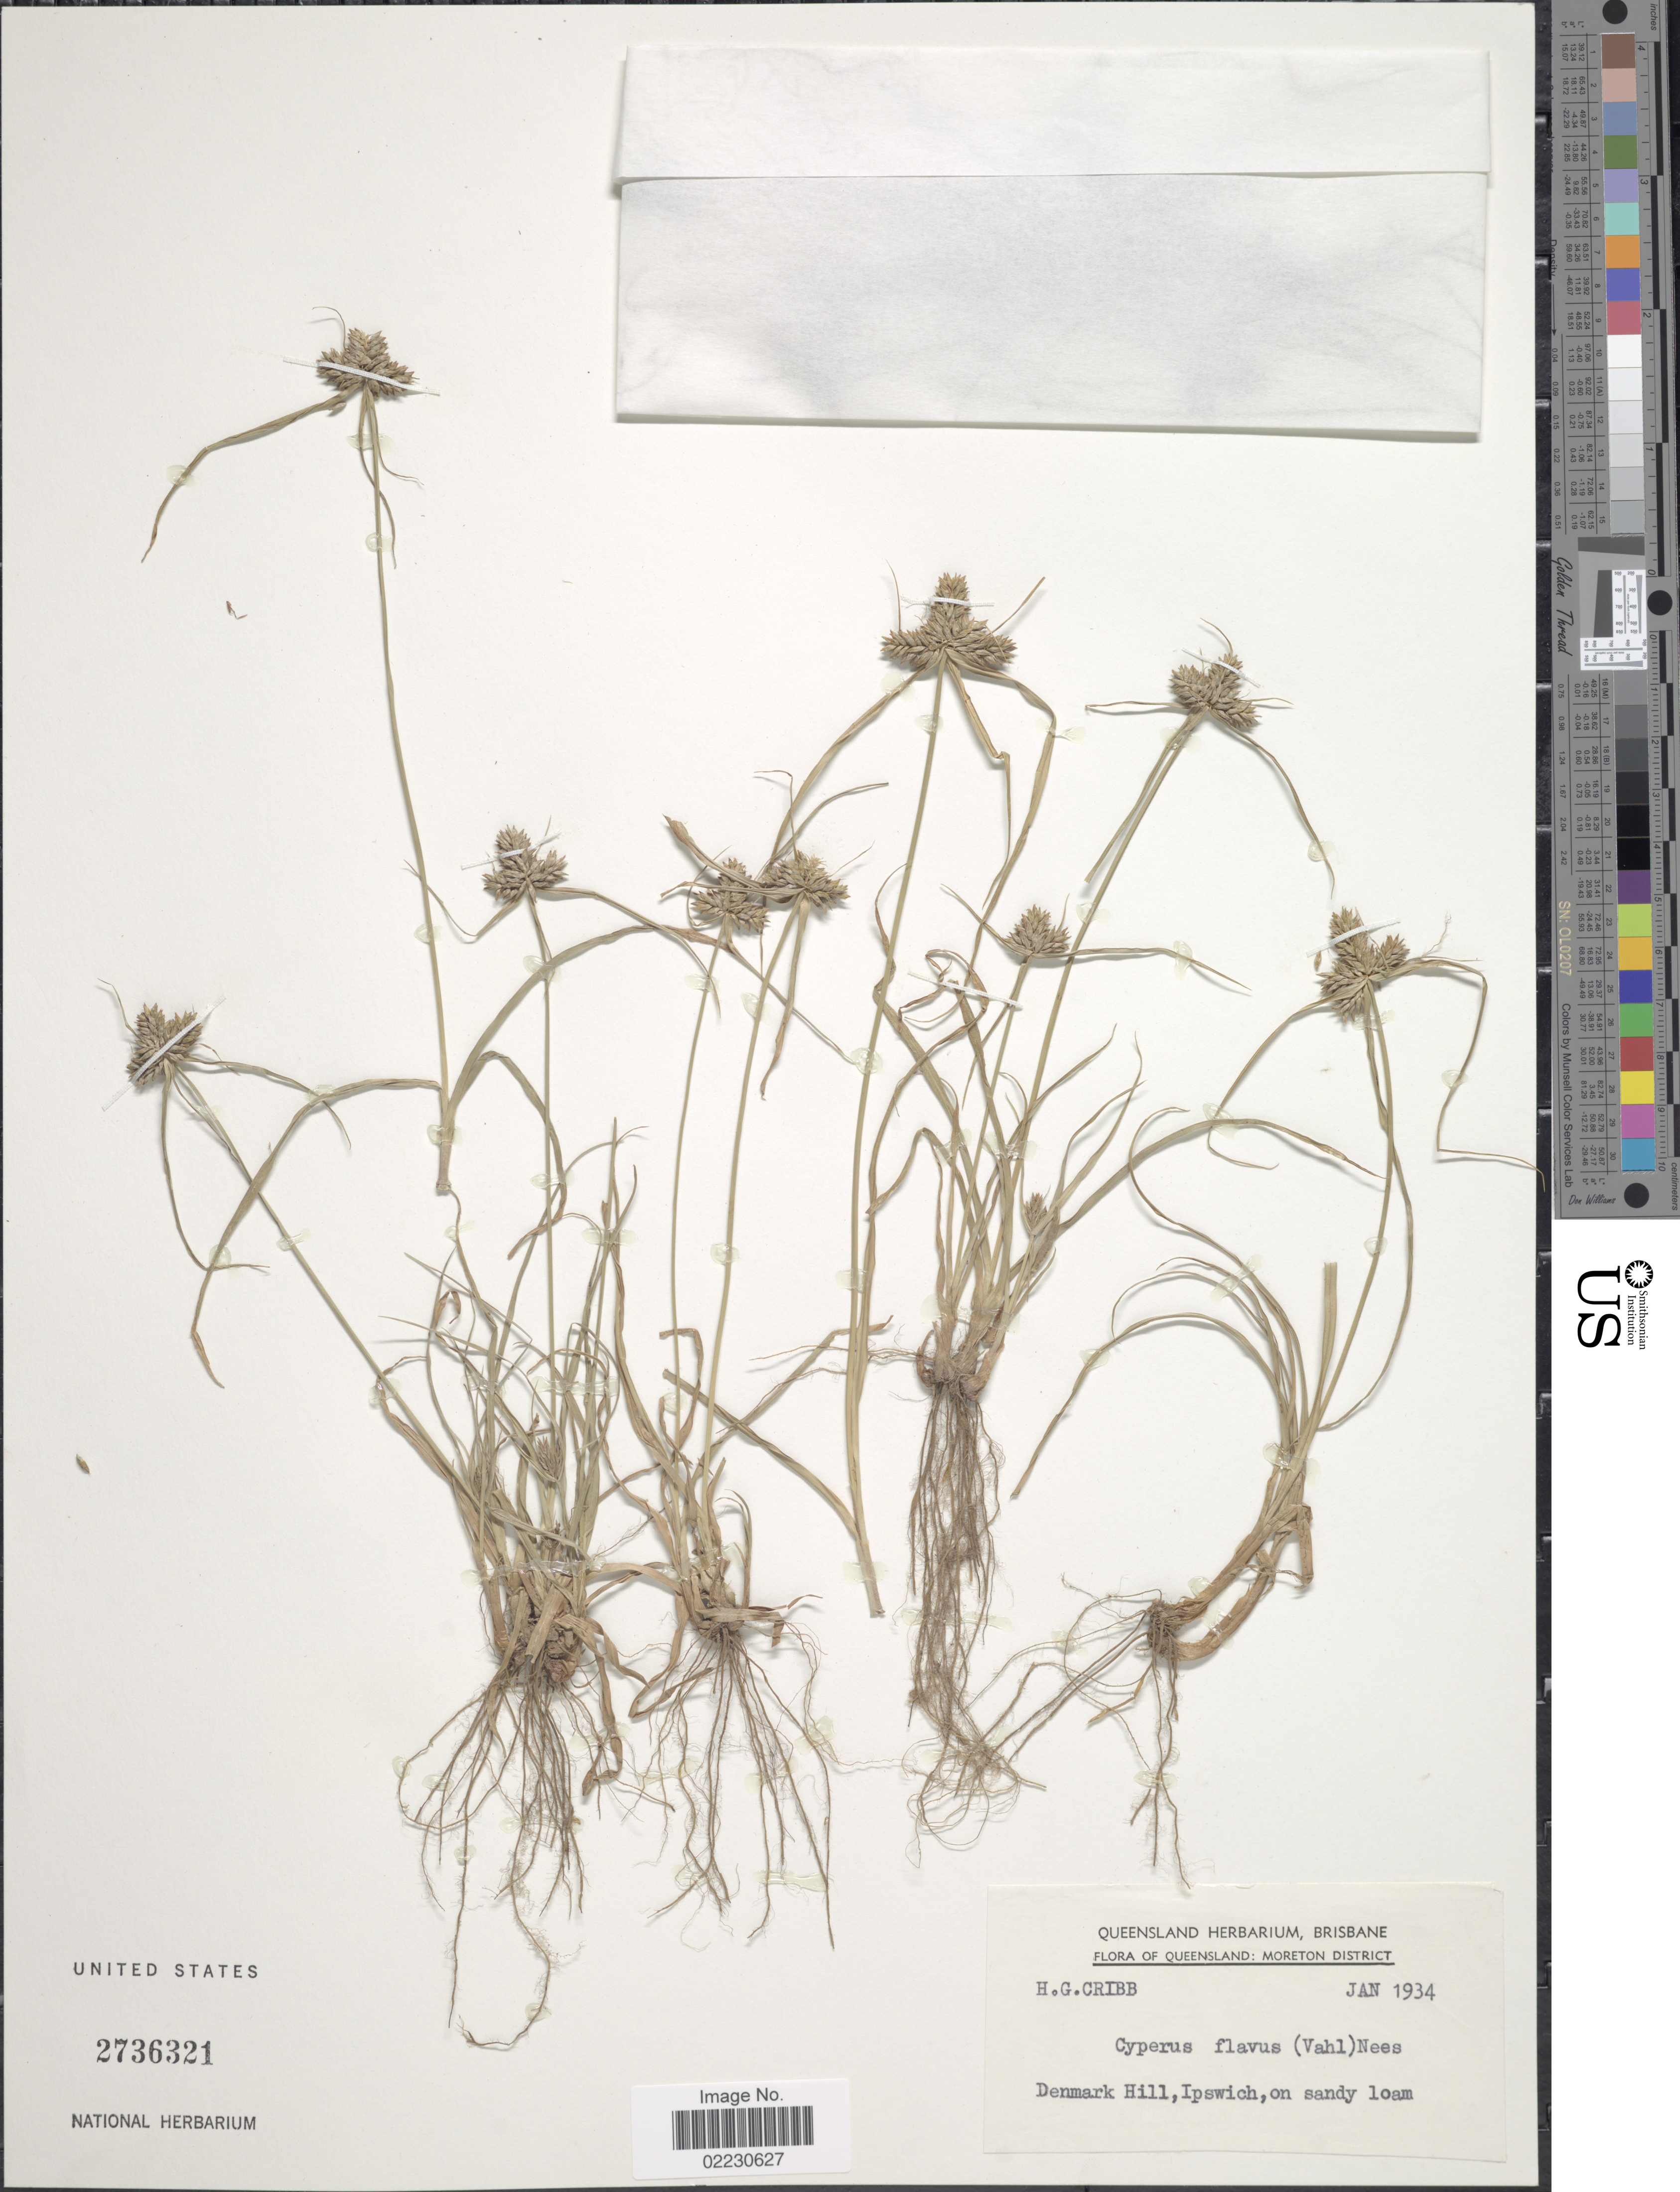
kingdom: Plantae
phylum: Tracheophyta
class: Liliopsida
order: Poales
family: Cyperaceae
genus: Cyperus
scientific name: Cyperus aggregatus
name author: (Willd.) Endl.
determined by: Strong, Mark T., (BOT), Smithsonian Institution - National Museum of Natural History (UNITED STATES)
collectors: H. Cribb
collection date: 1934-01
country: Australia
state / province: Queensland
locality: Moreton District. Denmark hill, Ipswich, on sandy loam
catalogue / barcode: US 2736321